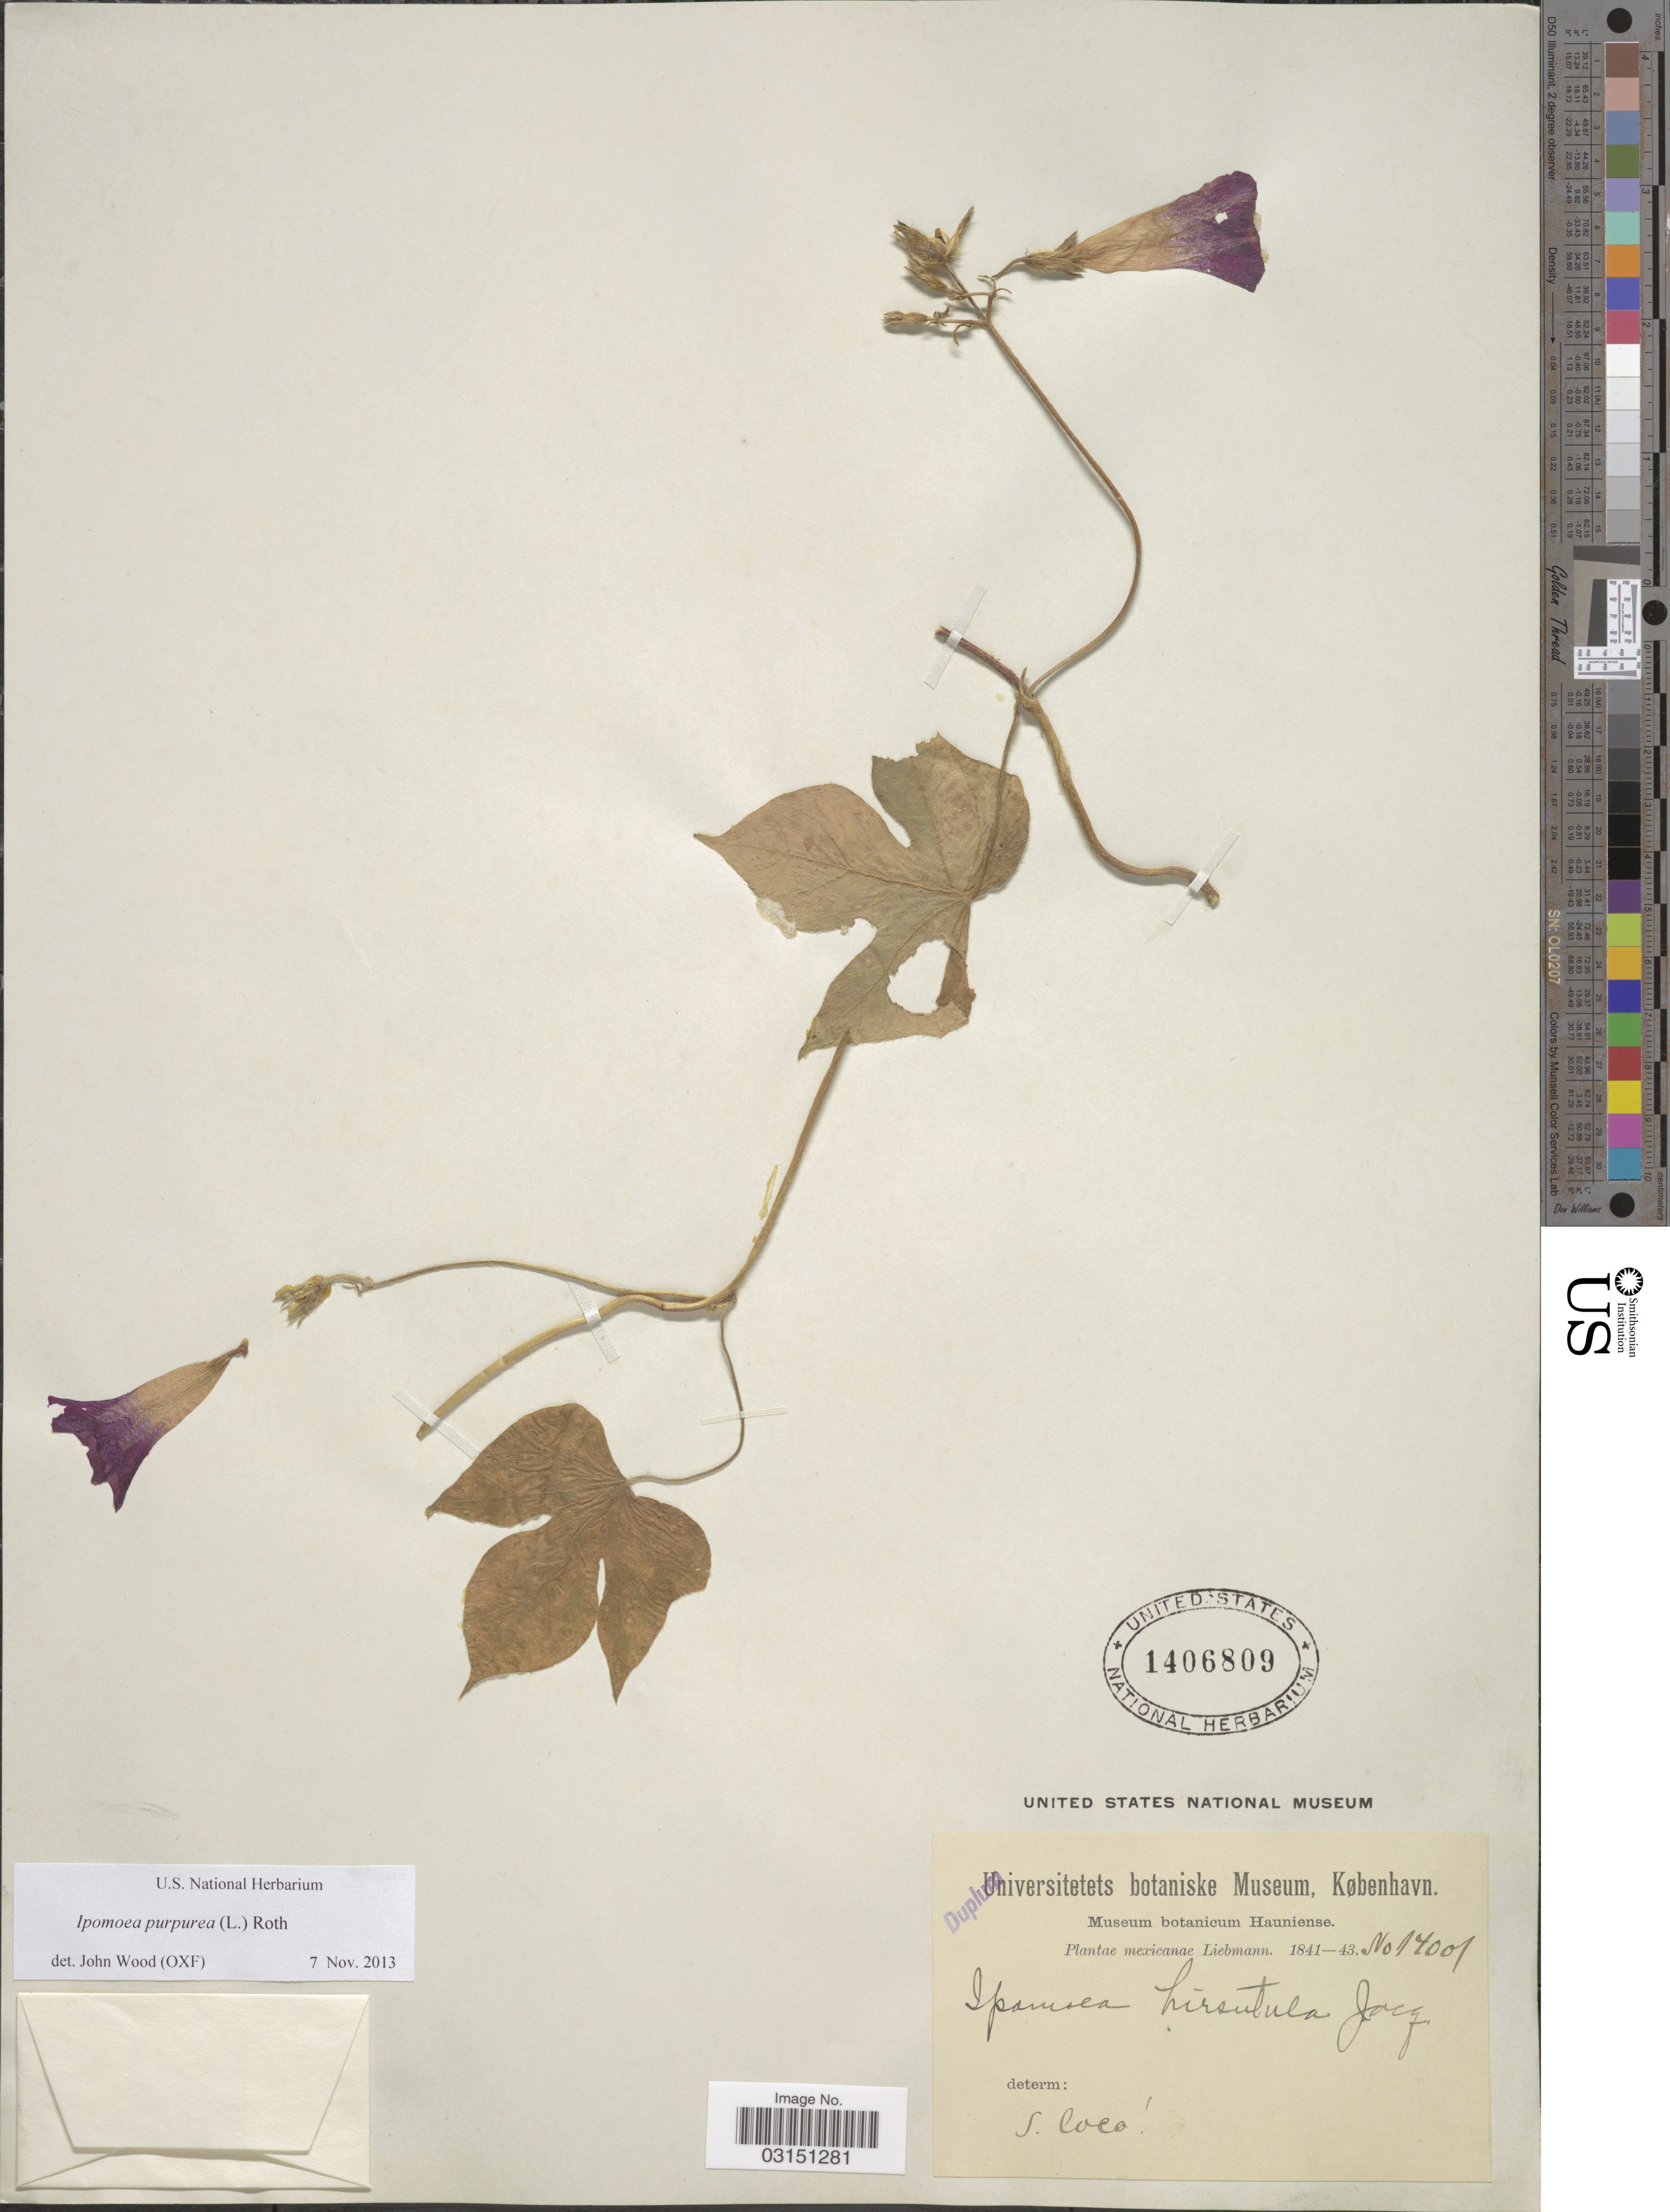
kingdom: Plantae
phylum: Tracheophyta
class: Magnoliopsida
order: Solanales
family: Convolvulaceae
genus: Ipomoea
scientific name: Ipomoea purpurea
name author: (L.) Roth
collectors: Liebmann, --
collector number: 14001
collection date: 1841/1843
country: Mexico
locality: S. loco.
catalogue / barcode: US 1406809